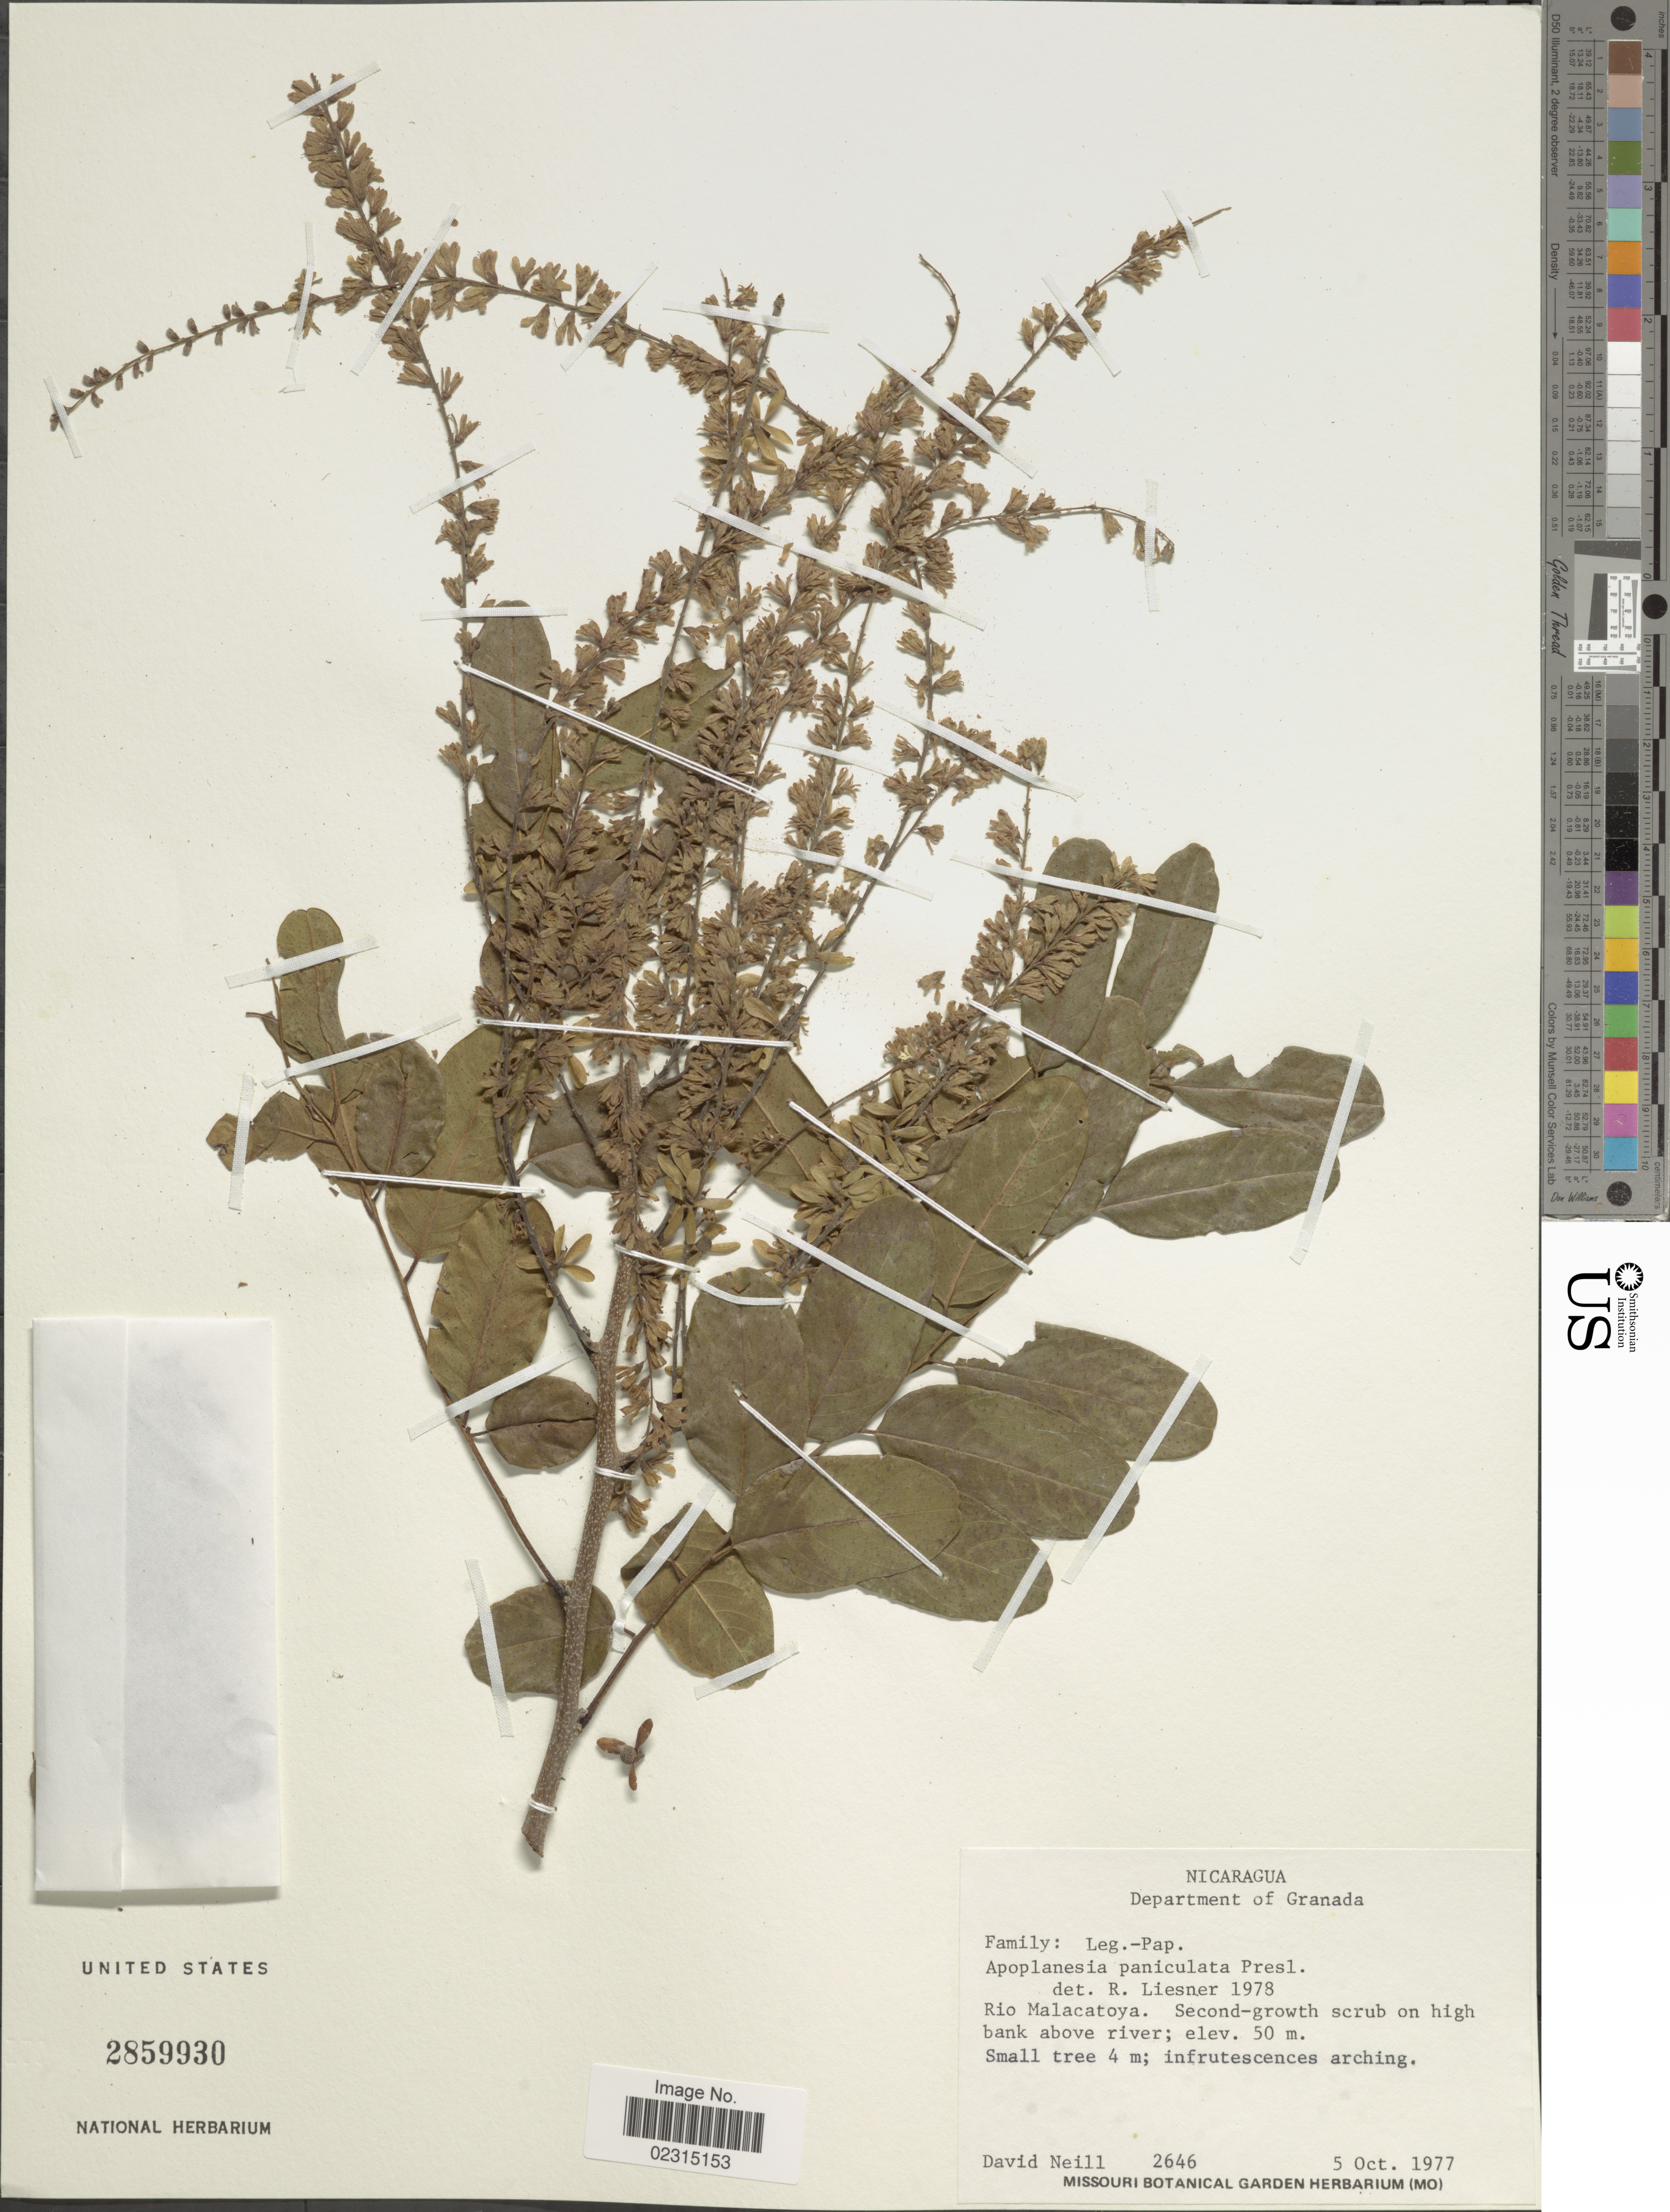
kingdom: Plantae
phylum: Tracheophyta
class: Magnoliopsida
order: Fabales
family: Fabaceae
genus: Apoplanesia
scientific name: Apoplanesia paniculata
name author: C. Presl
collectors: D. Neill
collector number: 2646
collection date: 1977-10-05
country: Nicaragua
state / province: Granada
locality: Department of Granada, Rio Malacatoya. Second-growth on high bank above river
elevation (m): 50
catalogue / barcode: US 2859930